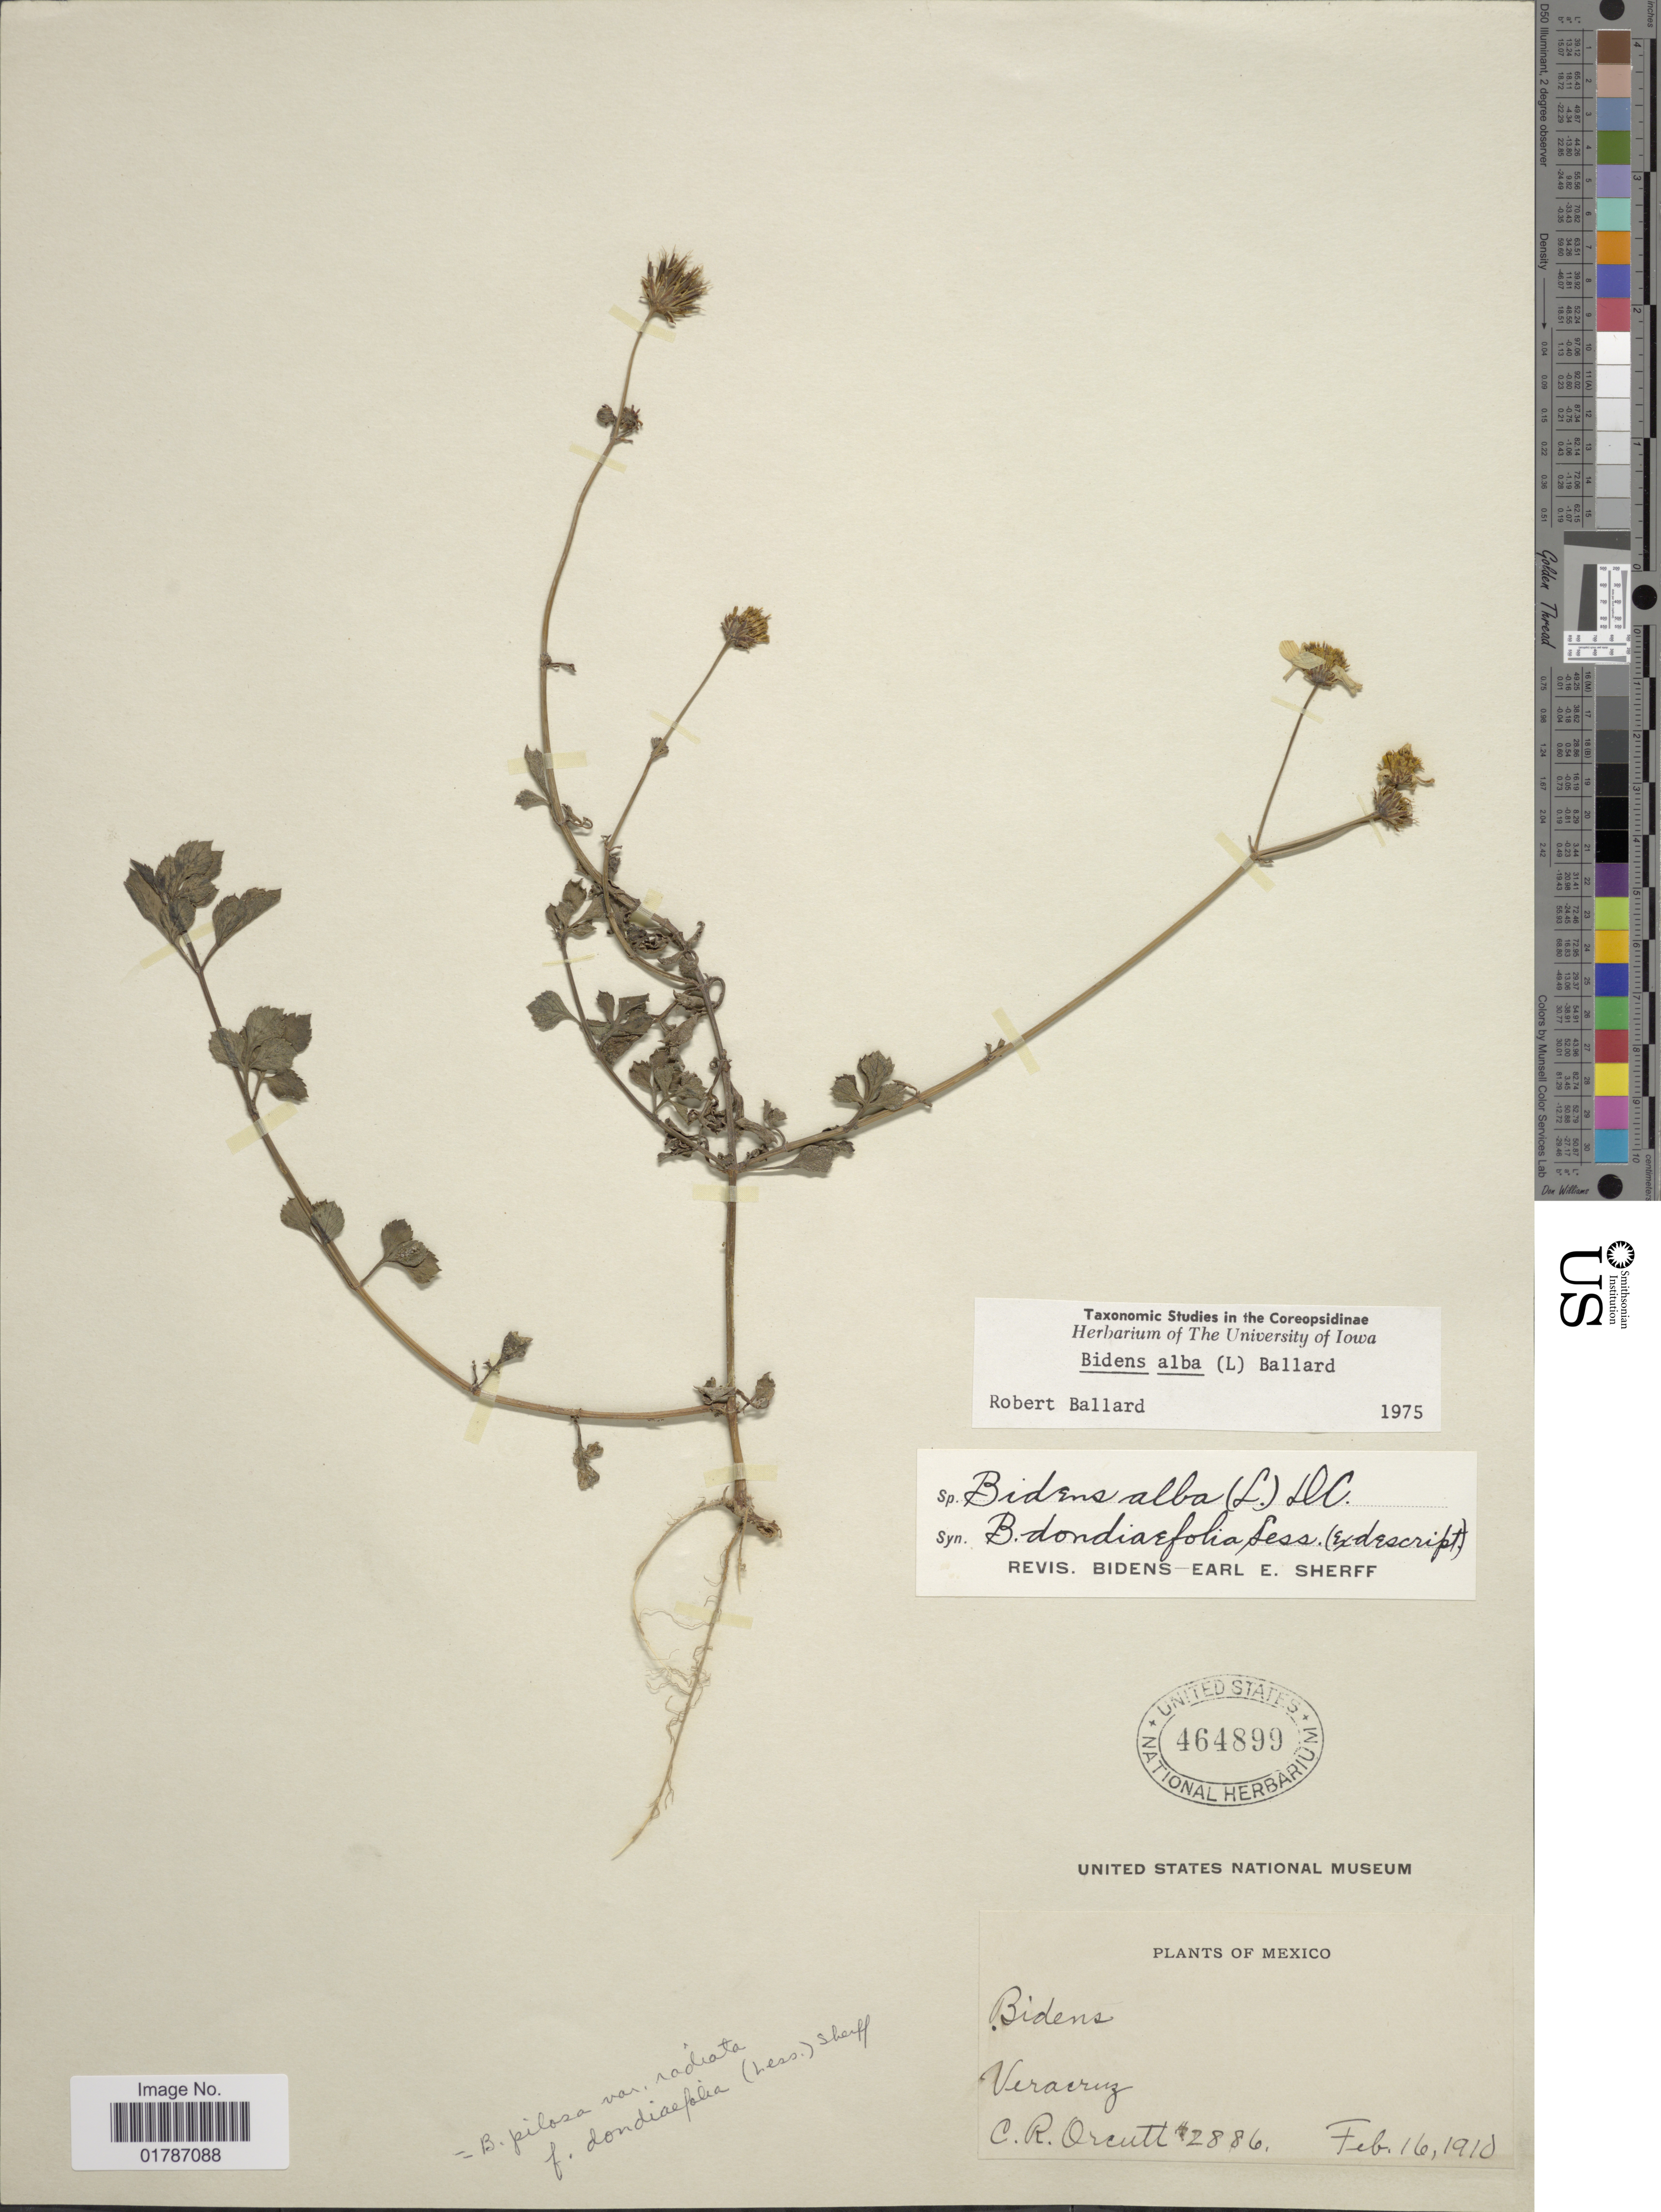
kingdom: Plantae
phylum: Tracheophyta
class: Magnoliopsida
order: Asterales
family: Asteraceae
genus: Bidens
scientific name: Bidens alba var. alba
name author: (L.) DC.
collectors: C. R. Orcutt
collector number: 2886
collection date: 1910-02-16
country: Mexico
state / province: Veracruz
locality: VeraCruz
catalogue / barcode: US 464899